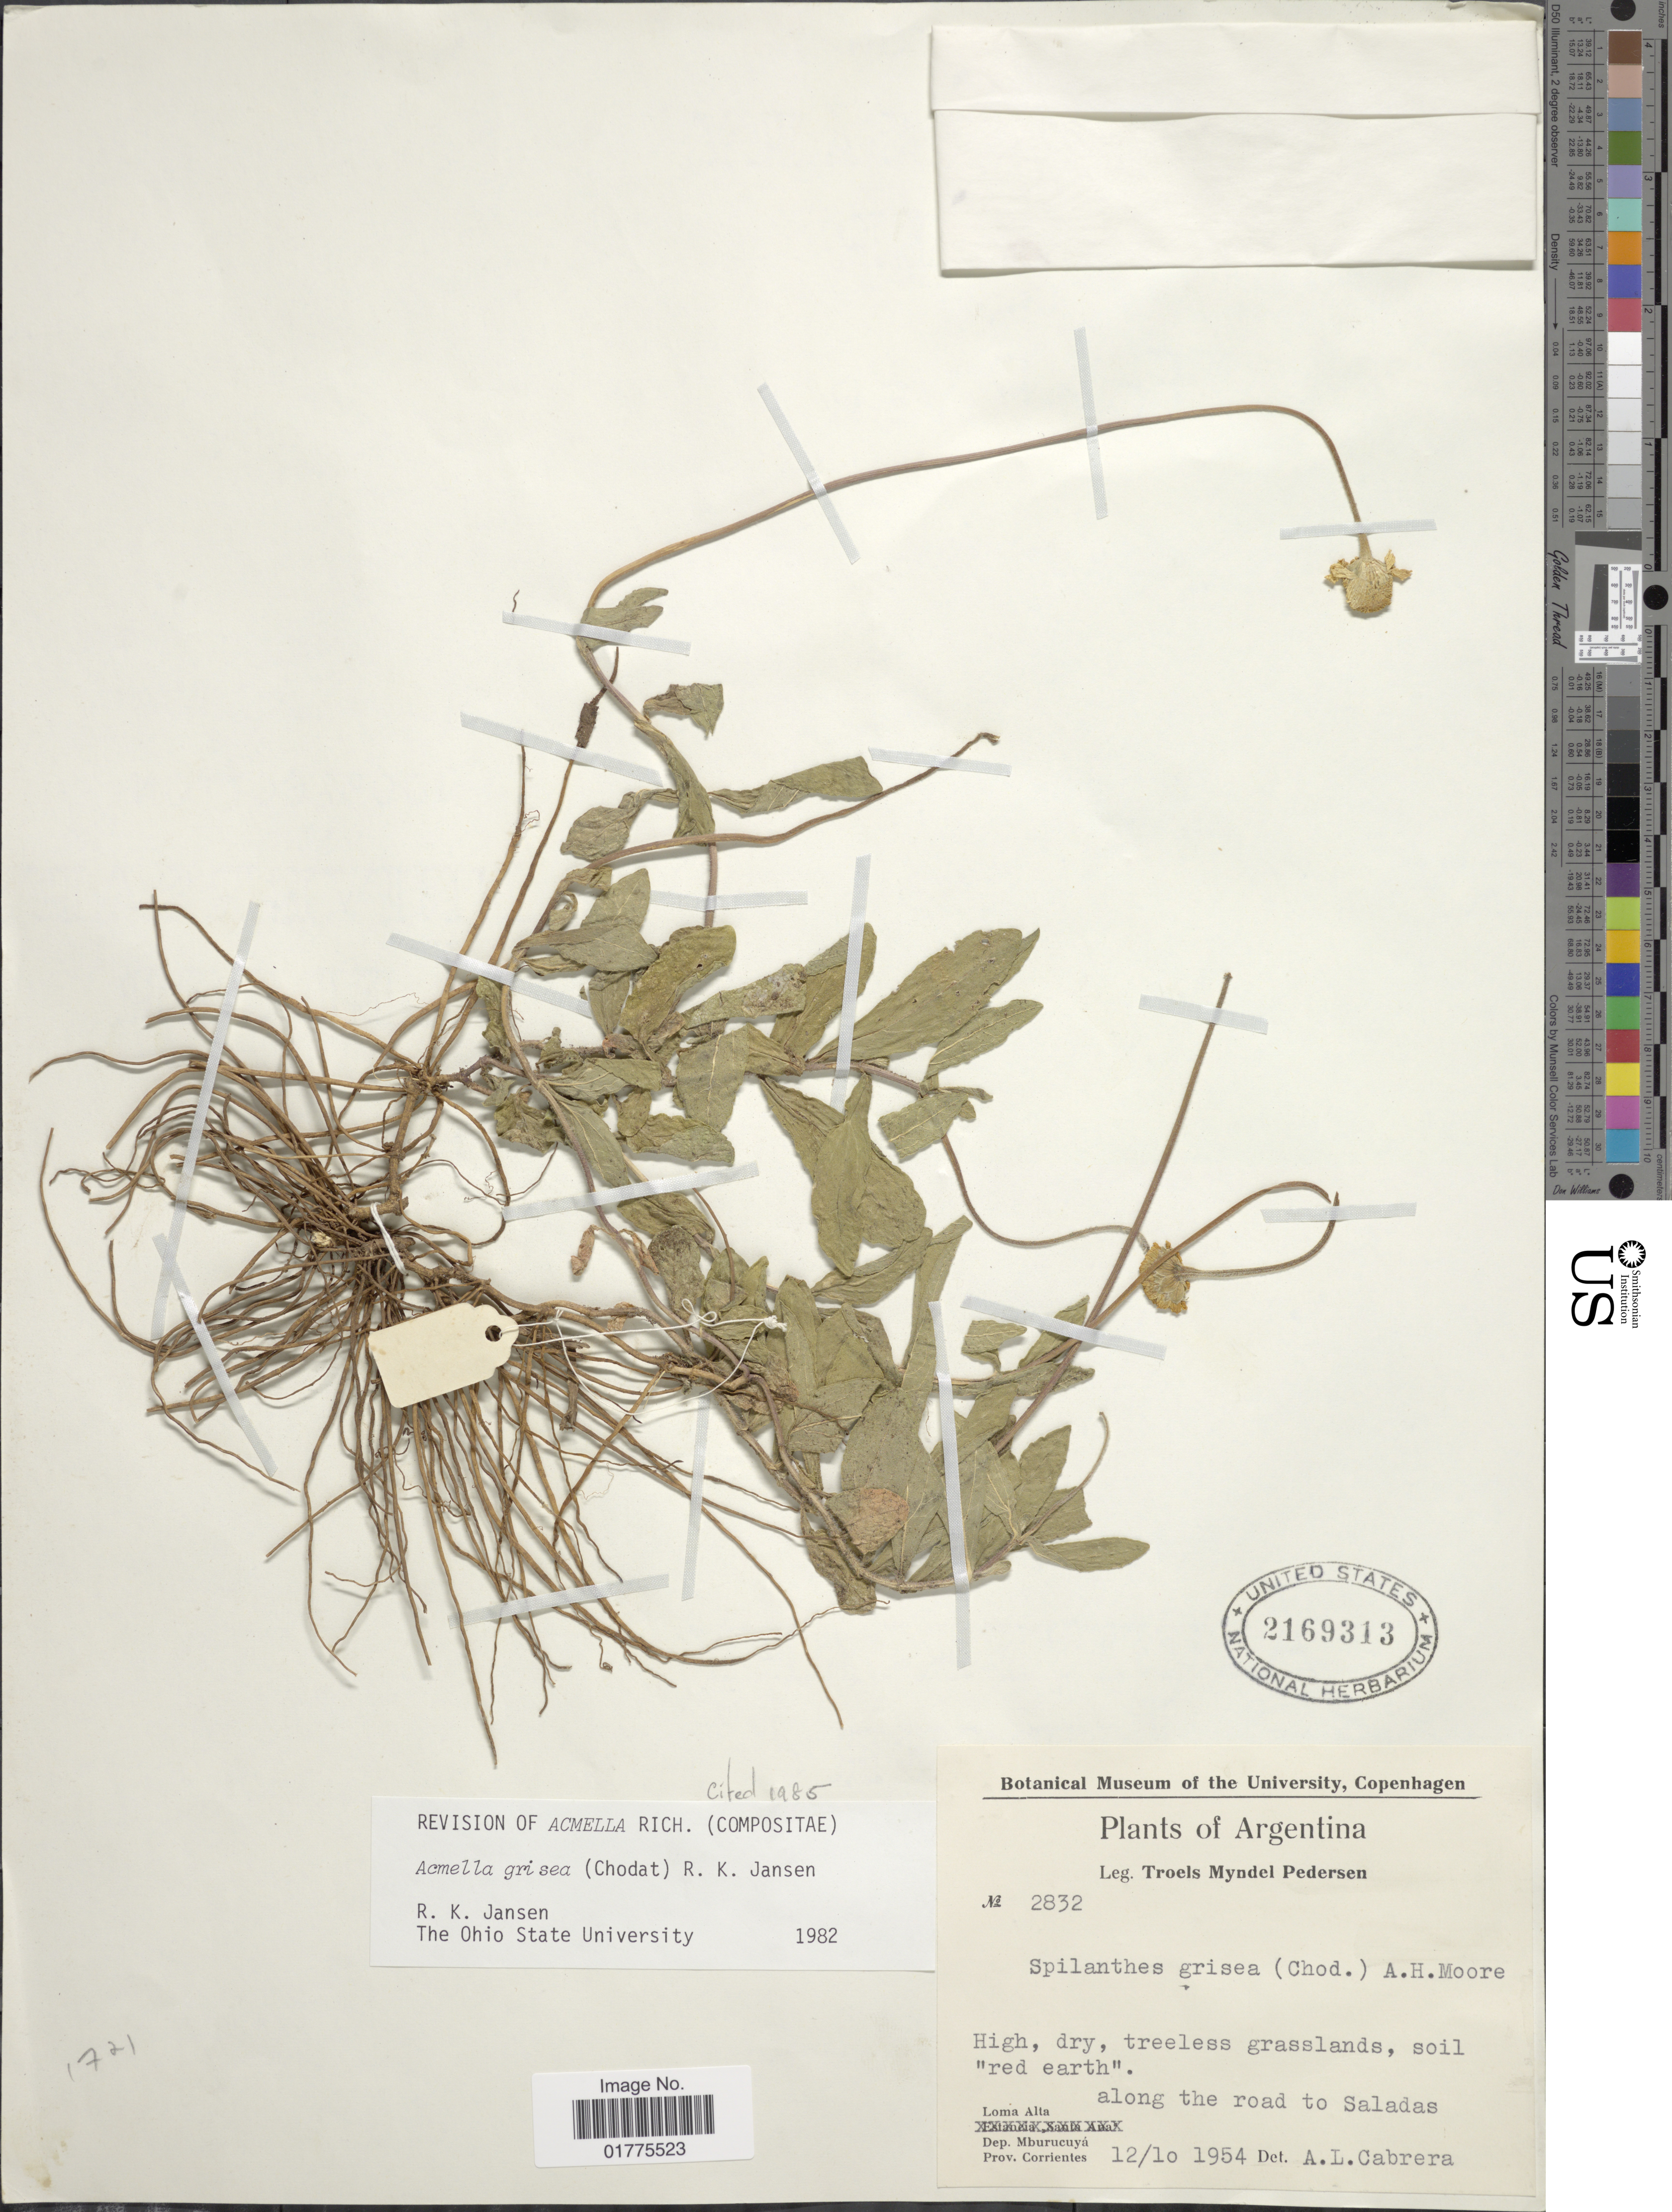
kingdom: Plantae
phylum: Tracheophyta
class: Magnoliopsida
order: Asterales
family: Asteraceae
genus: Acmella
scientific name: Acmella grisea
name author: (Chodat) R.K. Jansen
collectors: T. Pederson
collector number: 2832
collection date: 1954-10-12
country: Argentina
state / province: Corrientes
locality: Along the road to Saladas, Loma Alta, Dep. Mburucuya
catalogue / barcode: US 2169313